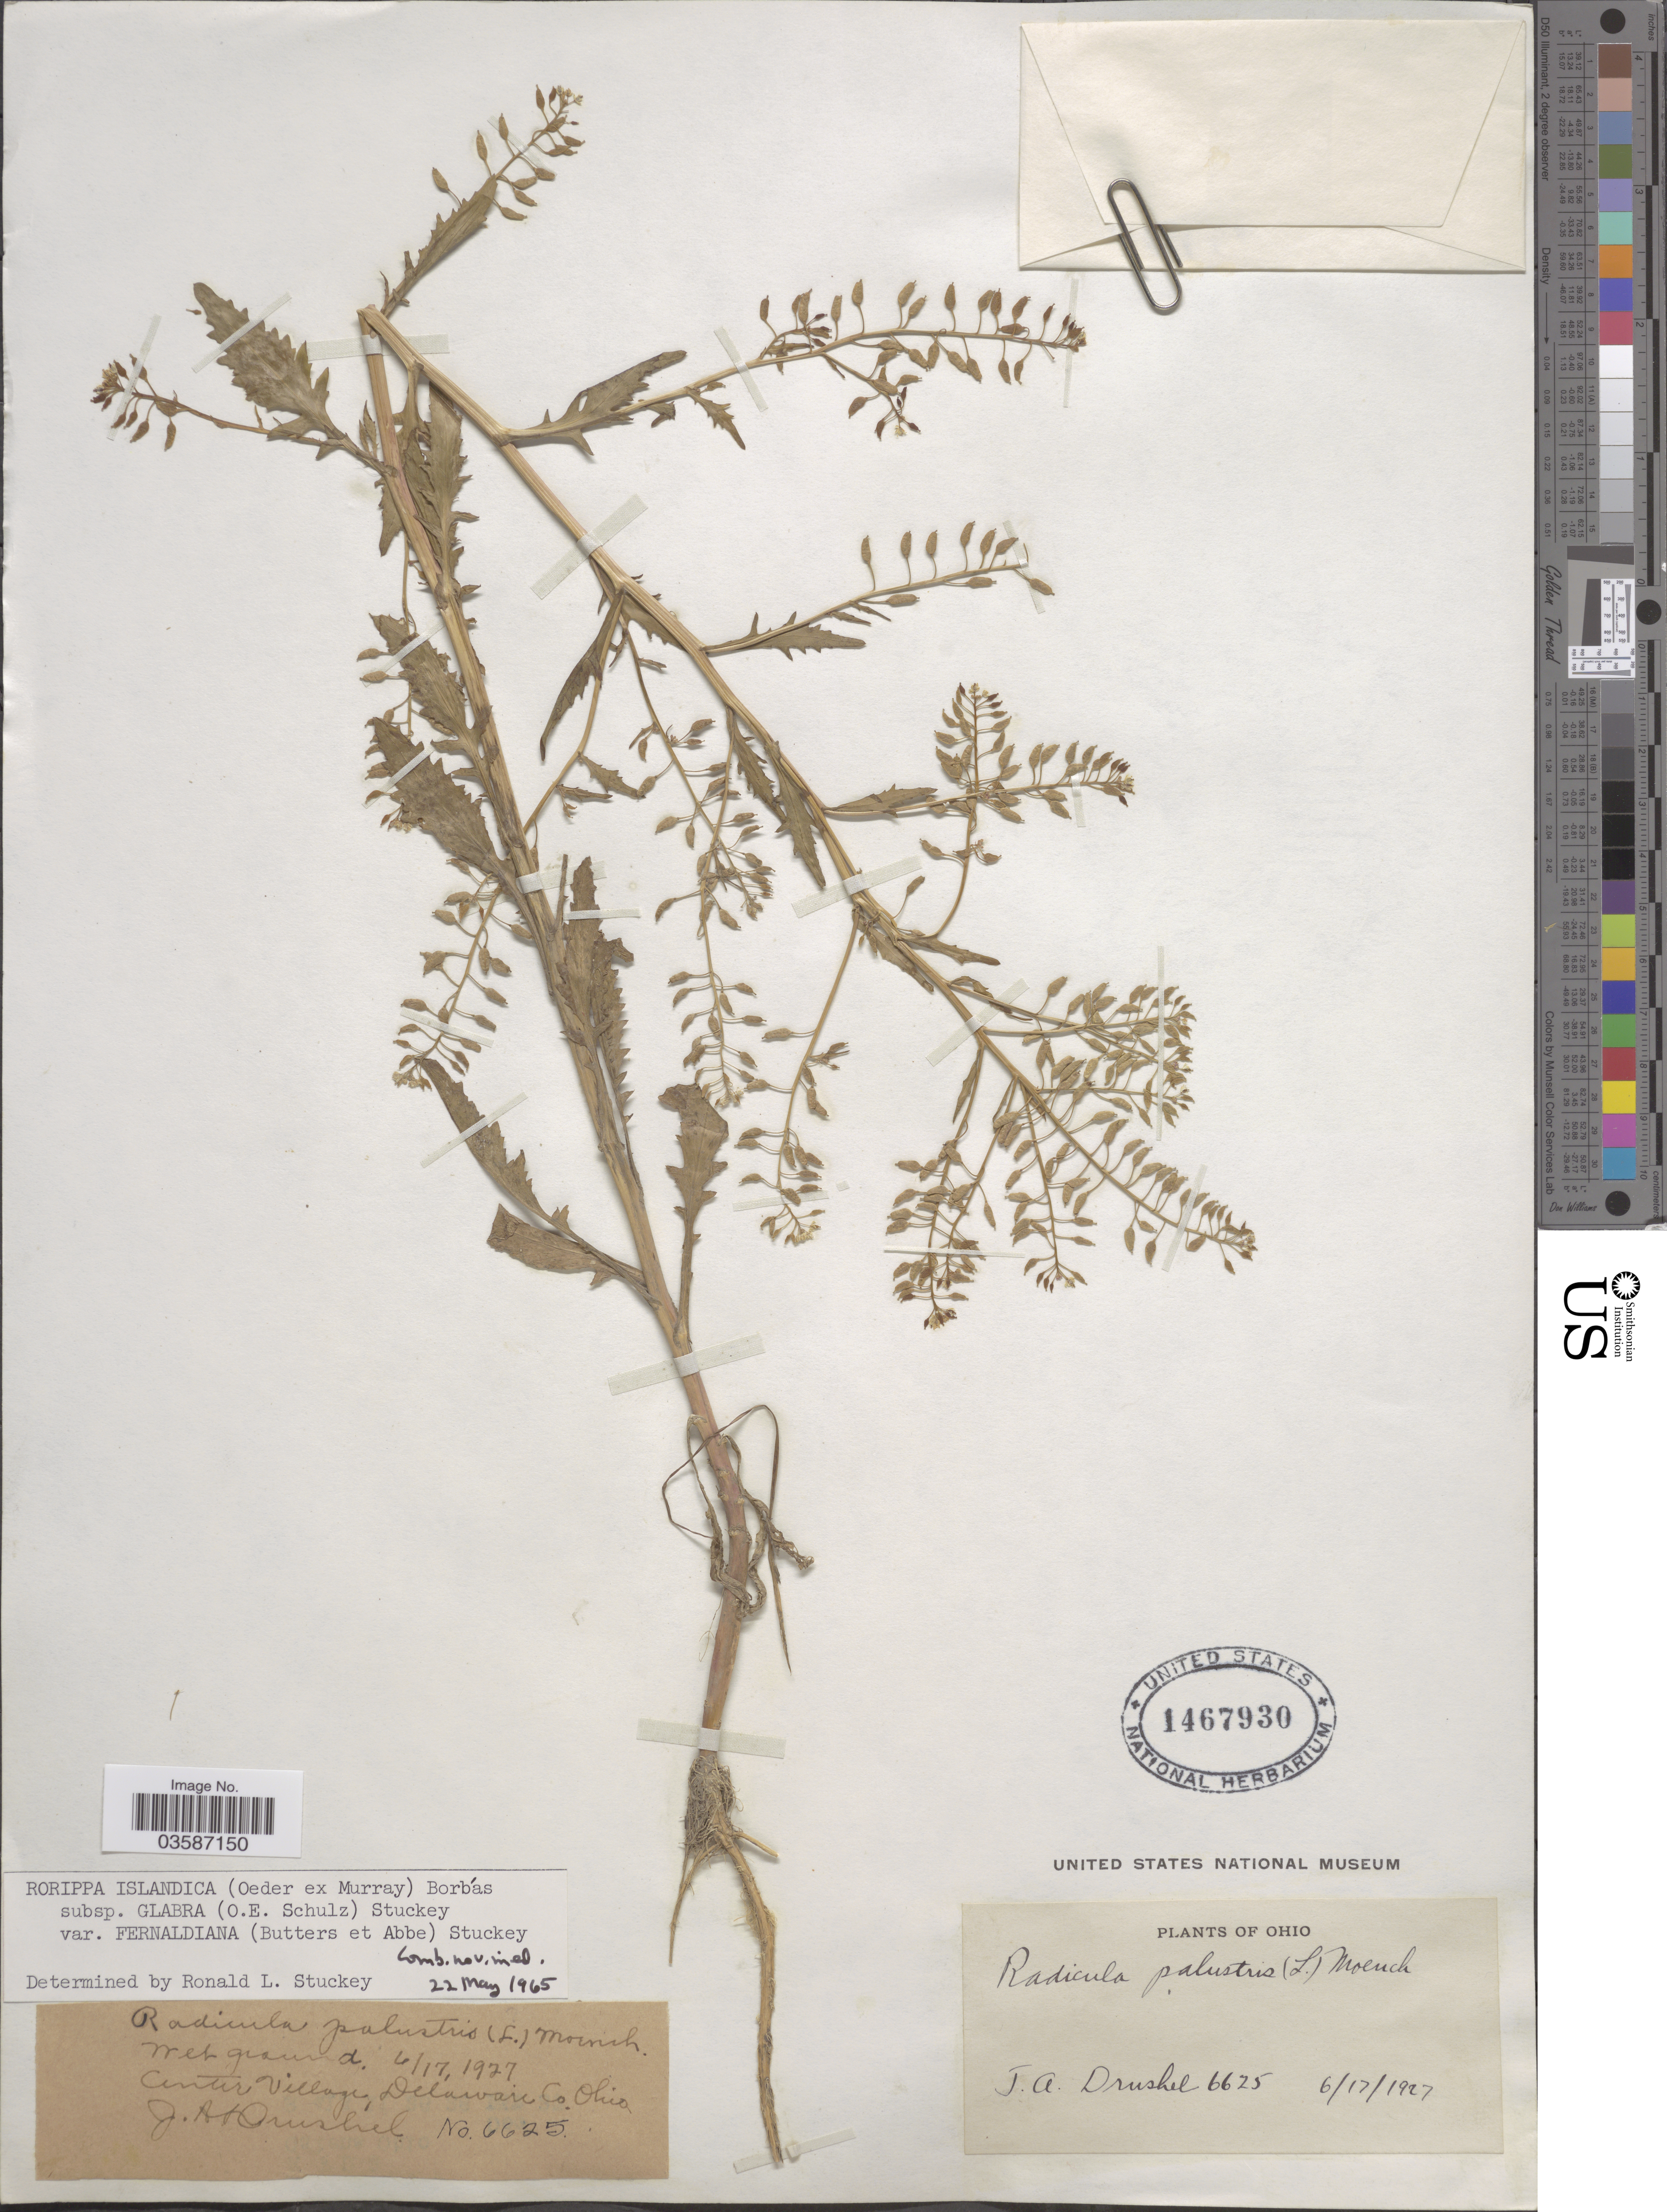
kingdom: Plantae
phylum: Tracheophyta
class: Magnoliopsida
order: Brassicales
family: Brassicaceae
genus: Rorippa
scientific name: Rorippa islandica var. fernaldiana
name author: Butters & Abbe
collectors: J. A. Drushel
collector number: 6625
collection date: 1927-06-17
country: United States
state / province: Ohio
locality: Center Village, Delaware Co.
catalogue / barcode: US 1467930